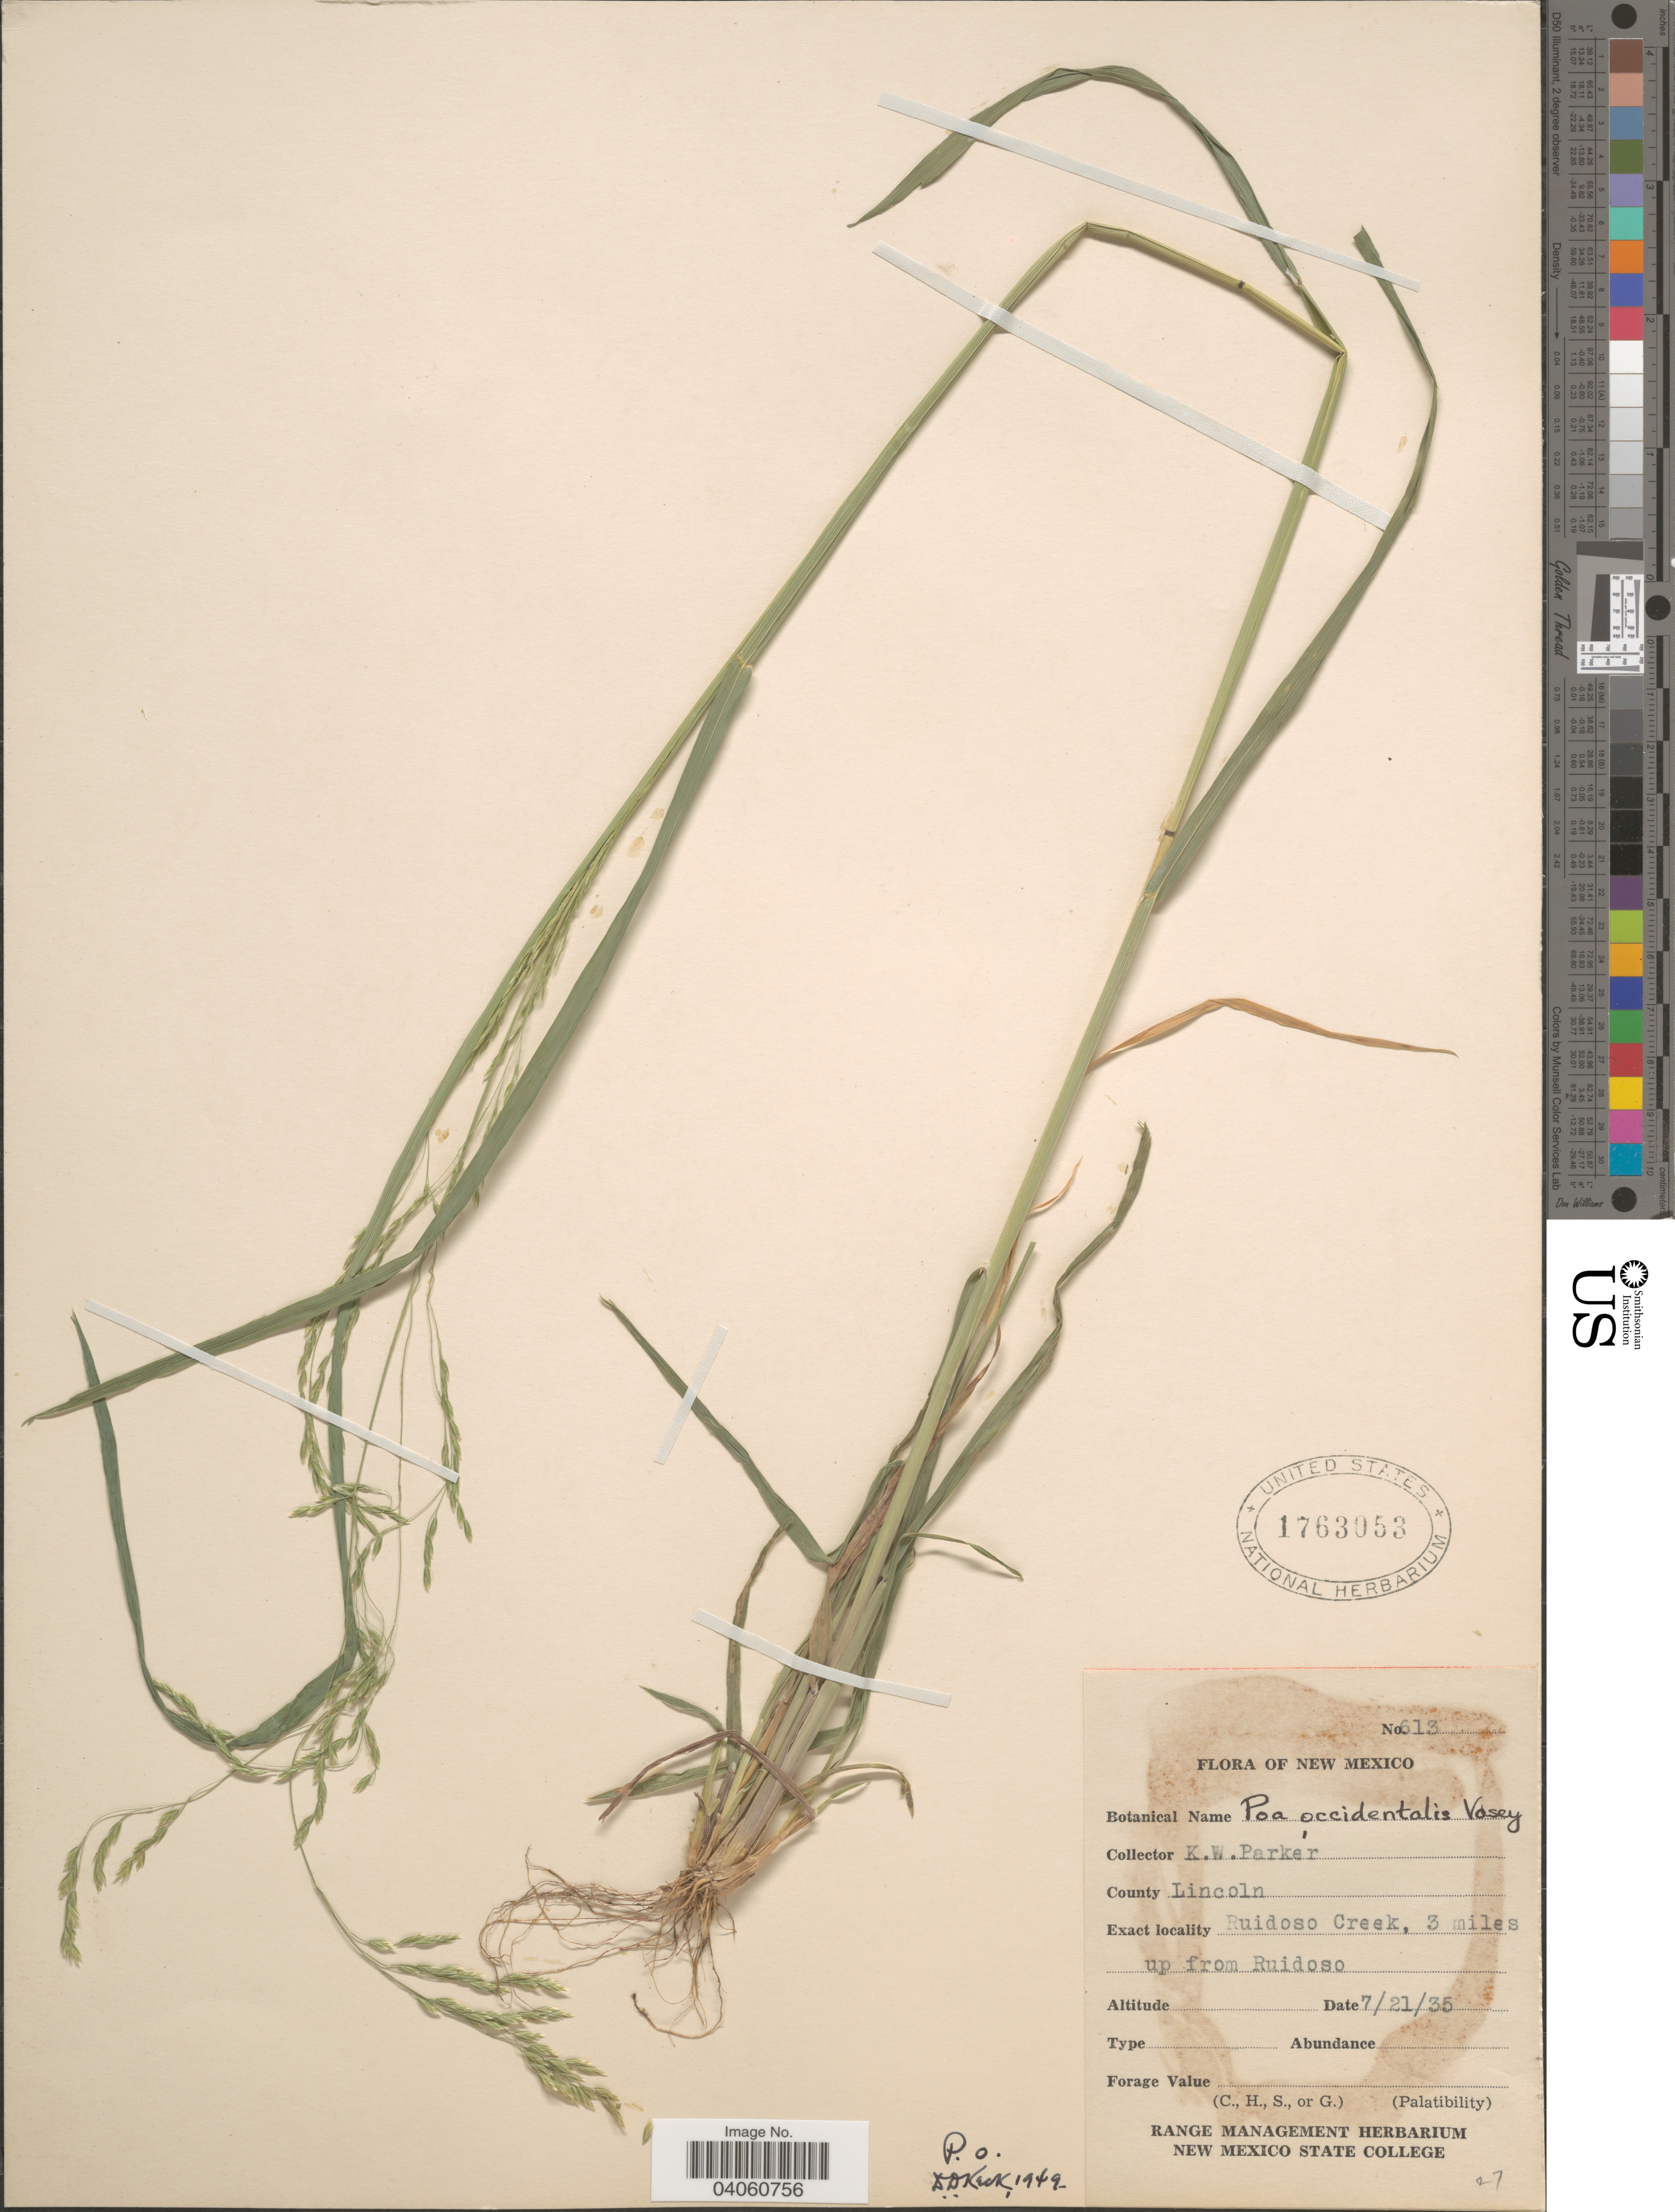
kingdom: Plantae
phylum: Tracheophyta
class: Liliopsida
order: Poales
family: Poaceae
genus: Poa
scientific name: Poa occidentalis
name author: (Vasey) Vasey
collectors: K. Parker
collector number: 613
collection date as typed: Transcribed d/m/y: 21/7/35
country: United States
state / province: New Mexico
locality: Ruidoso Creek, 3 miles up from Ruidoso.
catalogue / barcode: US 1763053